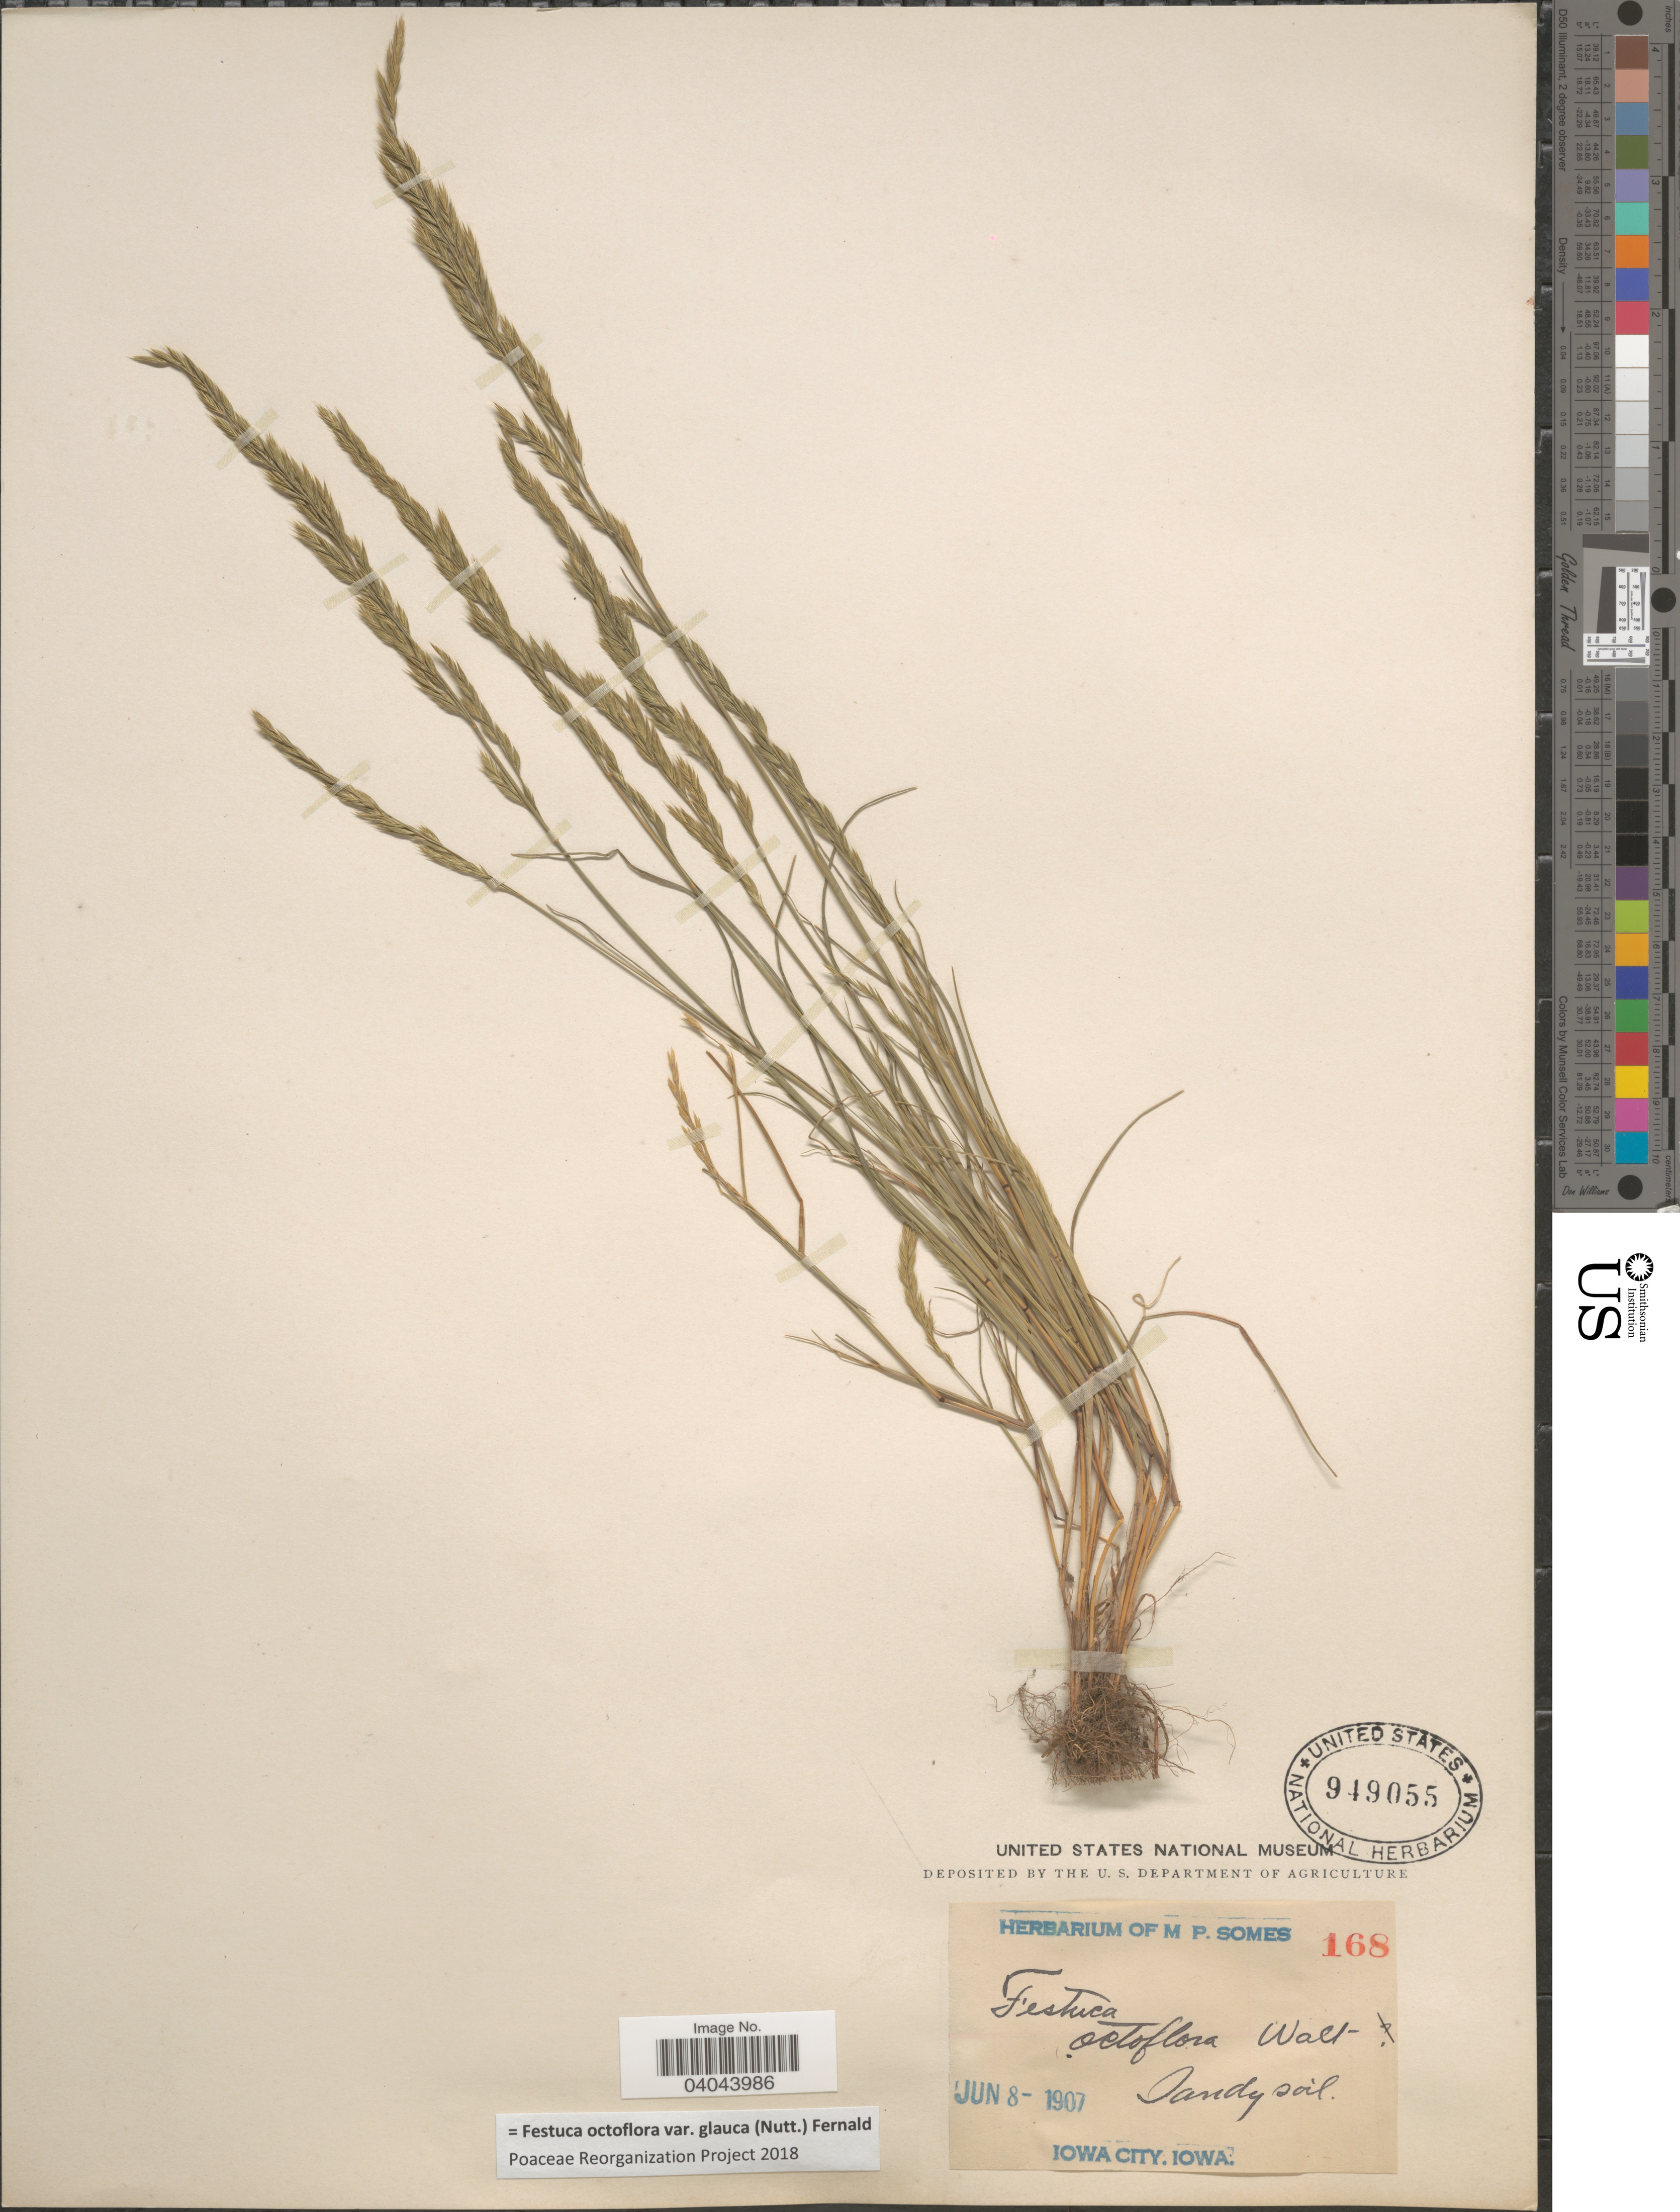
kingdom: Plantae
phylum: Tracheophyta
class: Liliopsida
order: Poales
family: Poaceae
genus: Festuca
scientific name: Festuca octoflora var. glauca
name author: (Nutt.) Fernald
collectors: Ex herb. M. P. Somes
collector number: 168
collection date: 1907-06-08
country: United States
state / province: Iowa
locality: Iowa City.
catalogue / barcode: US 949055